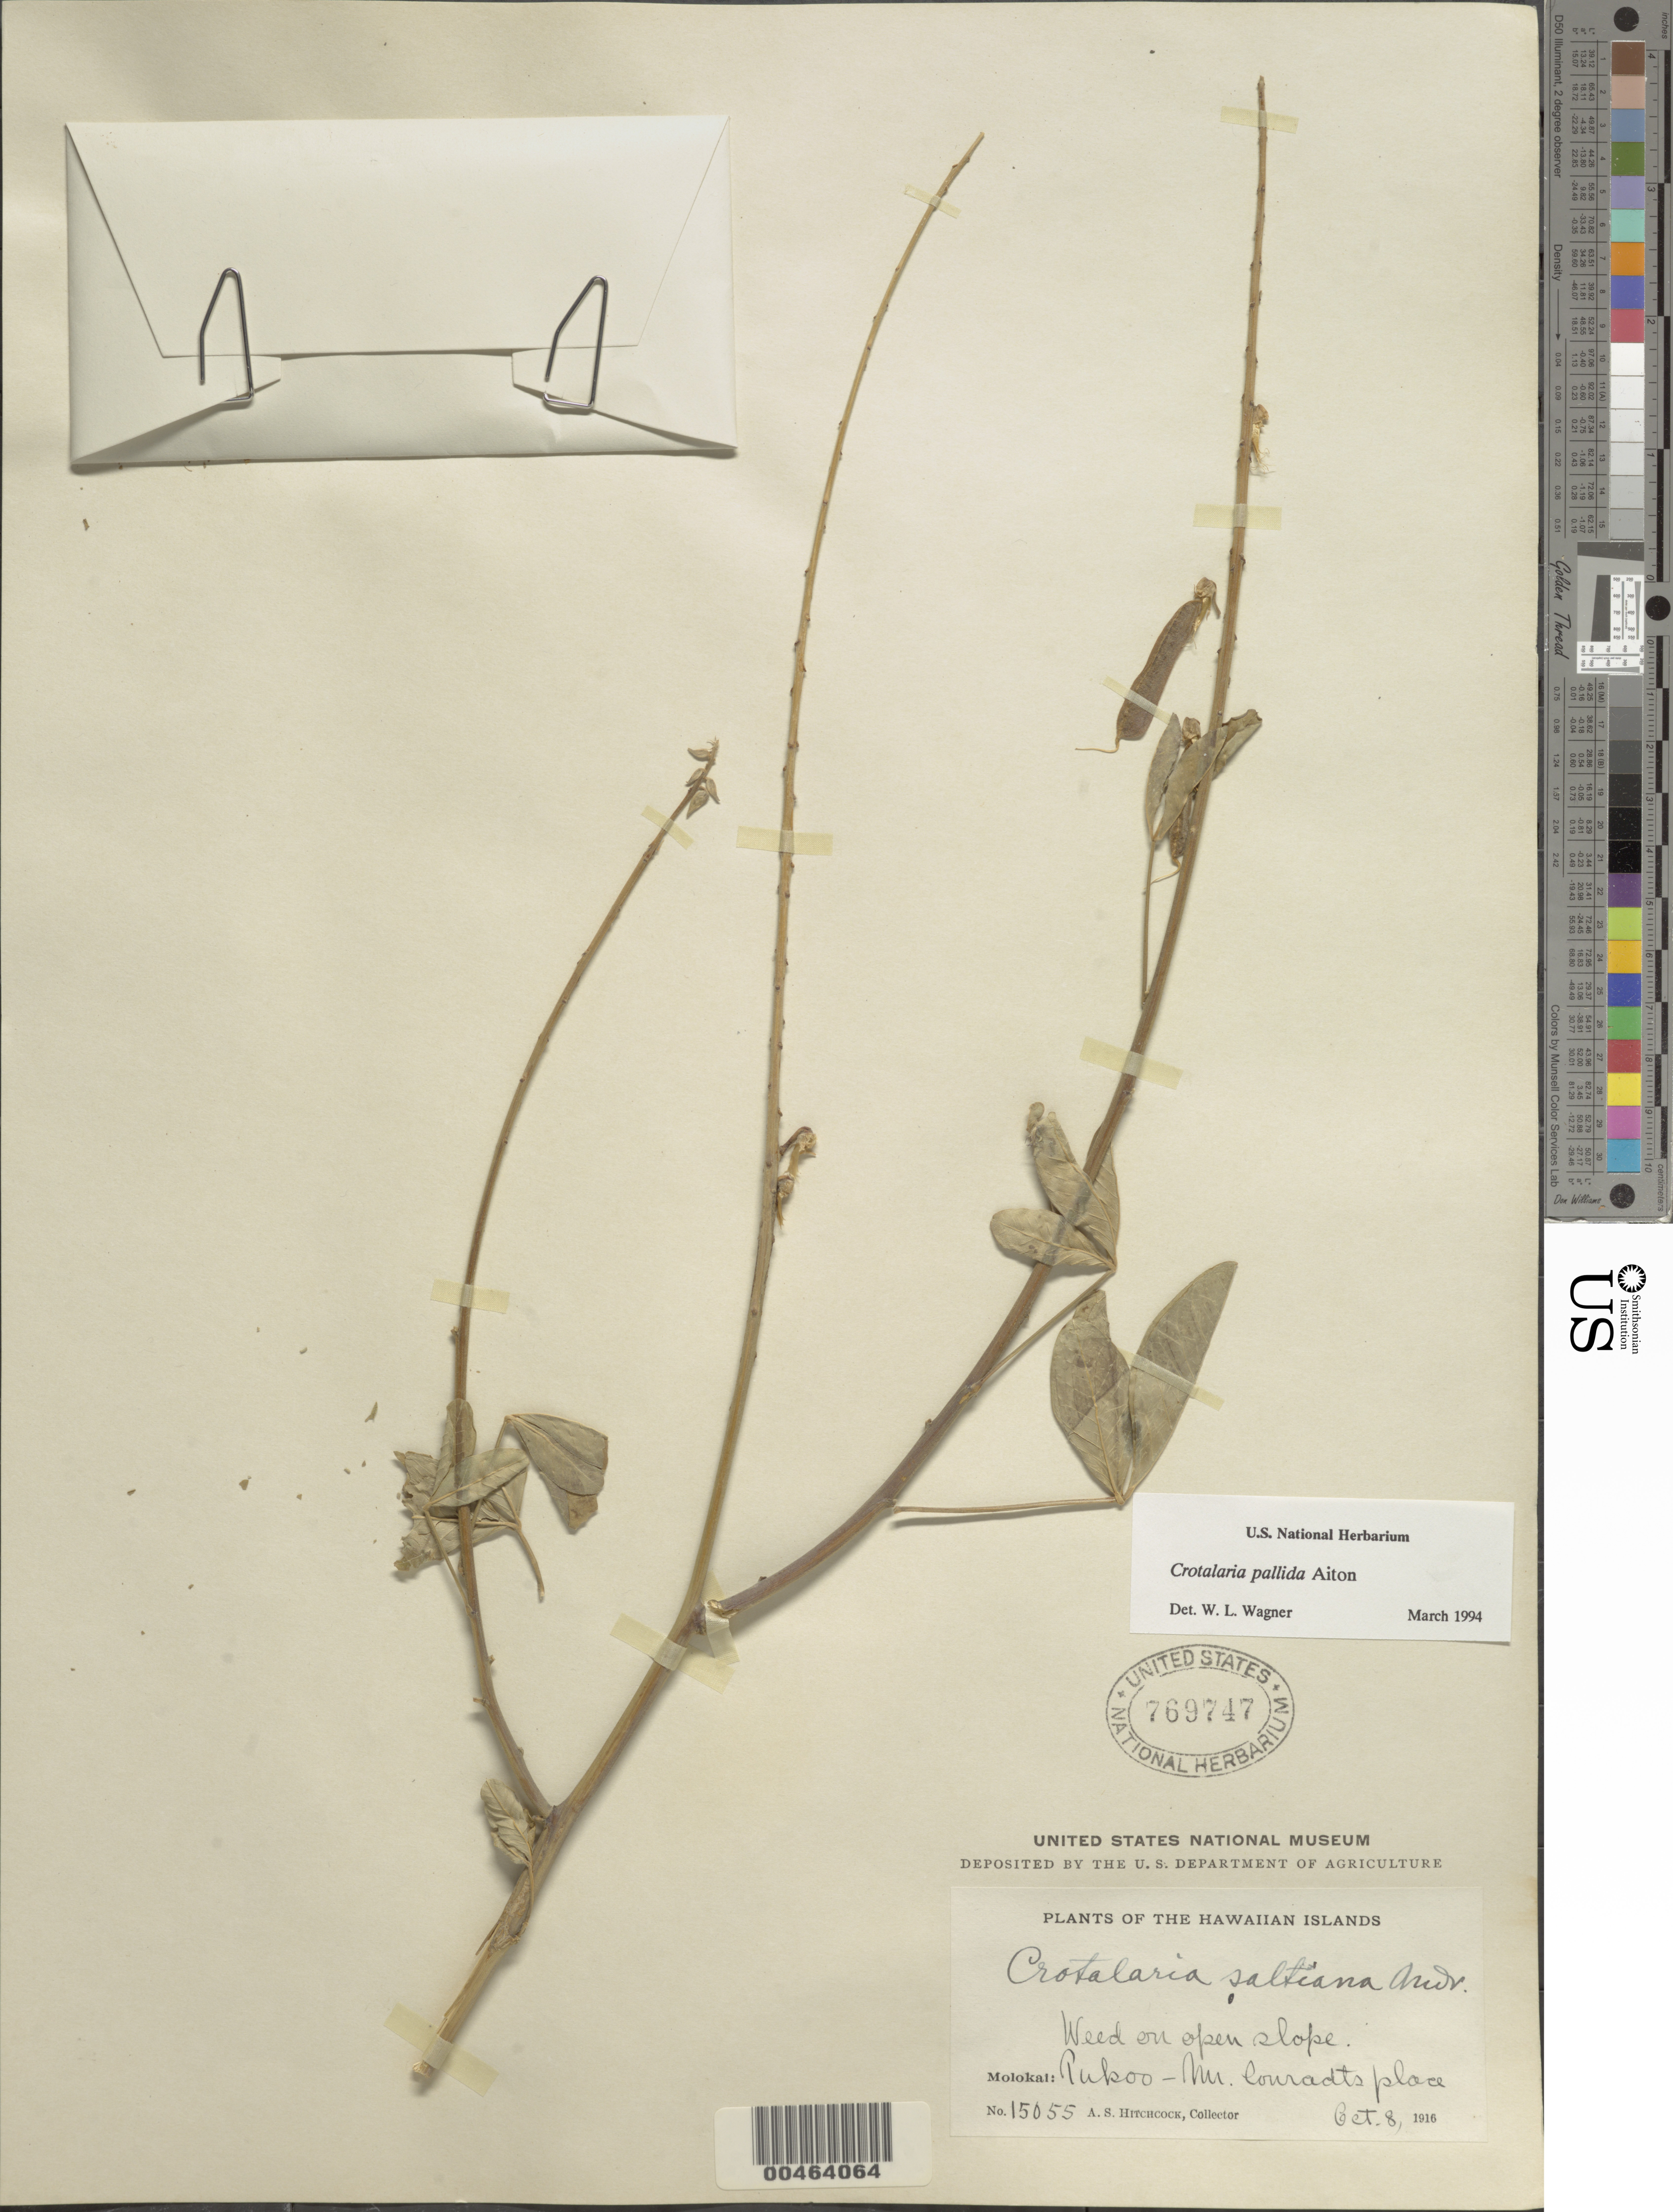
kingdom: Plantae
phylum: Tracheophyta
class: Magnoliopsida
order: Fabales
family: Fabaceae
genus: Crotalaria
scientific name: Crotalaria pallida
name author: Aiton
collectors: A. S. Hitchcock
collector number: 15055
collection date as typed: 8 Oct 1916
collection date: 1916-10-08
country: United States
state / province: Hawaii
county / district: Maui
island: Moloka'i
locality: Pukoo - Mr. Conradt's place, on open slope.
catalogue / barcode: US 769747